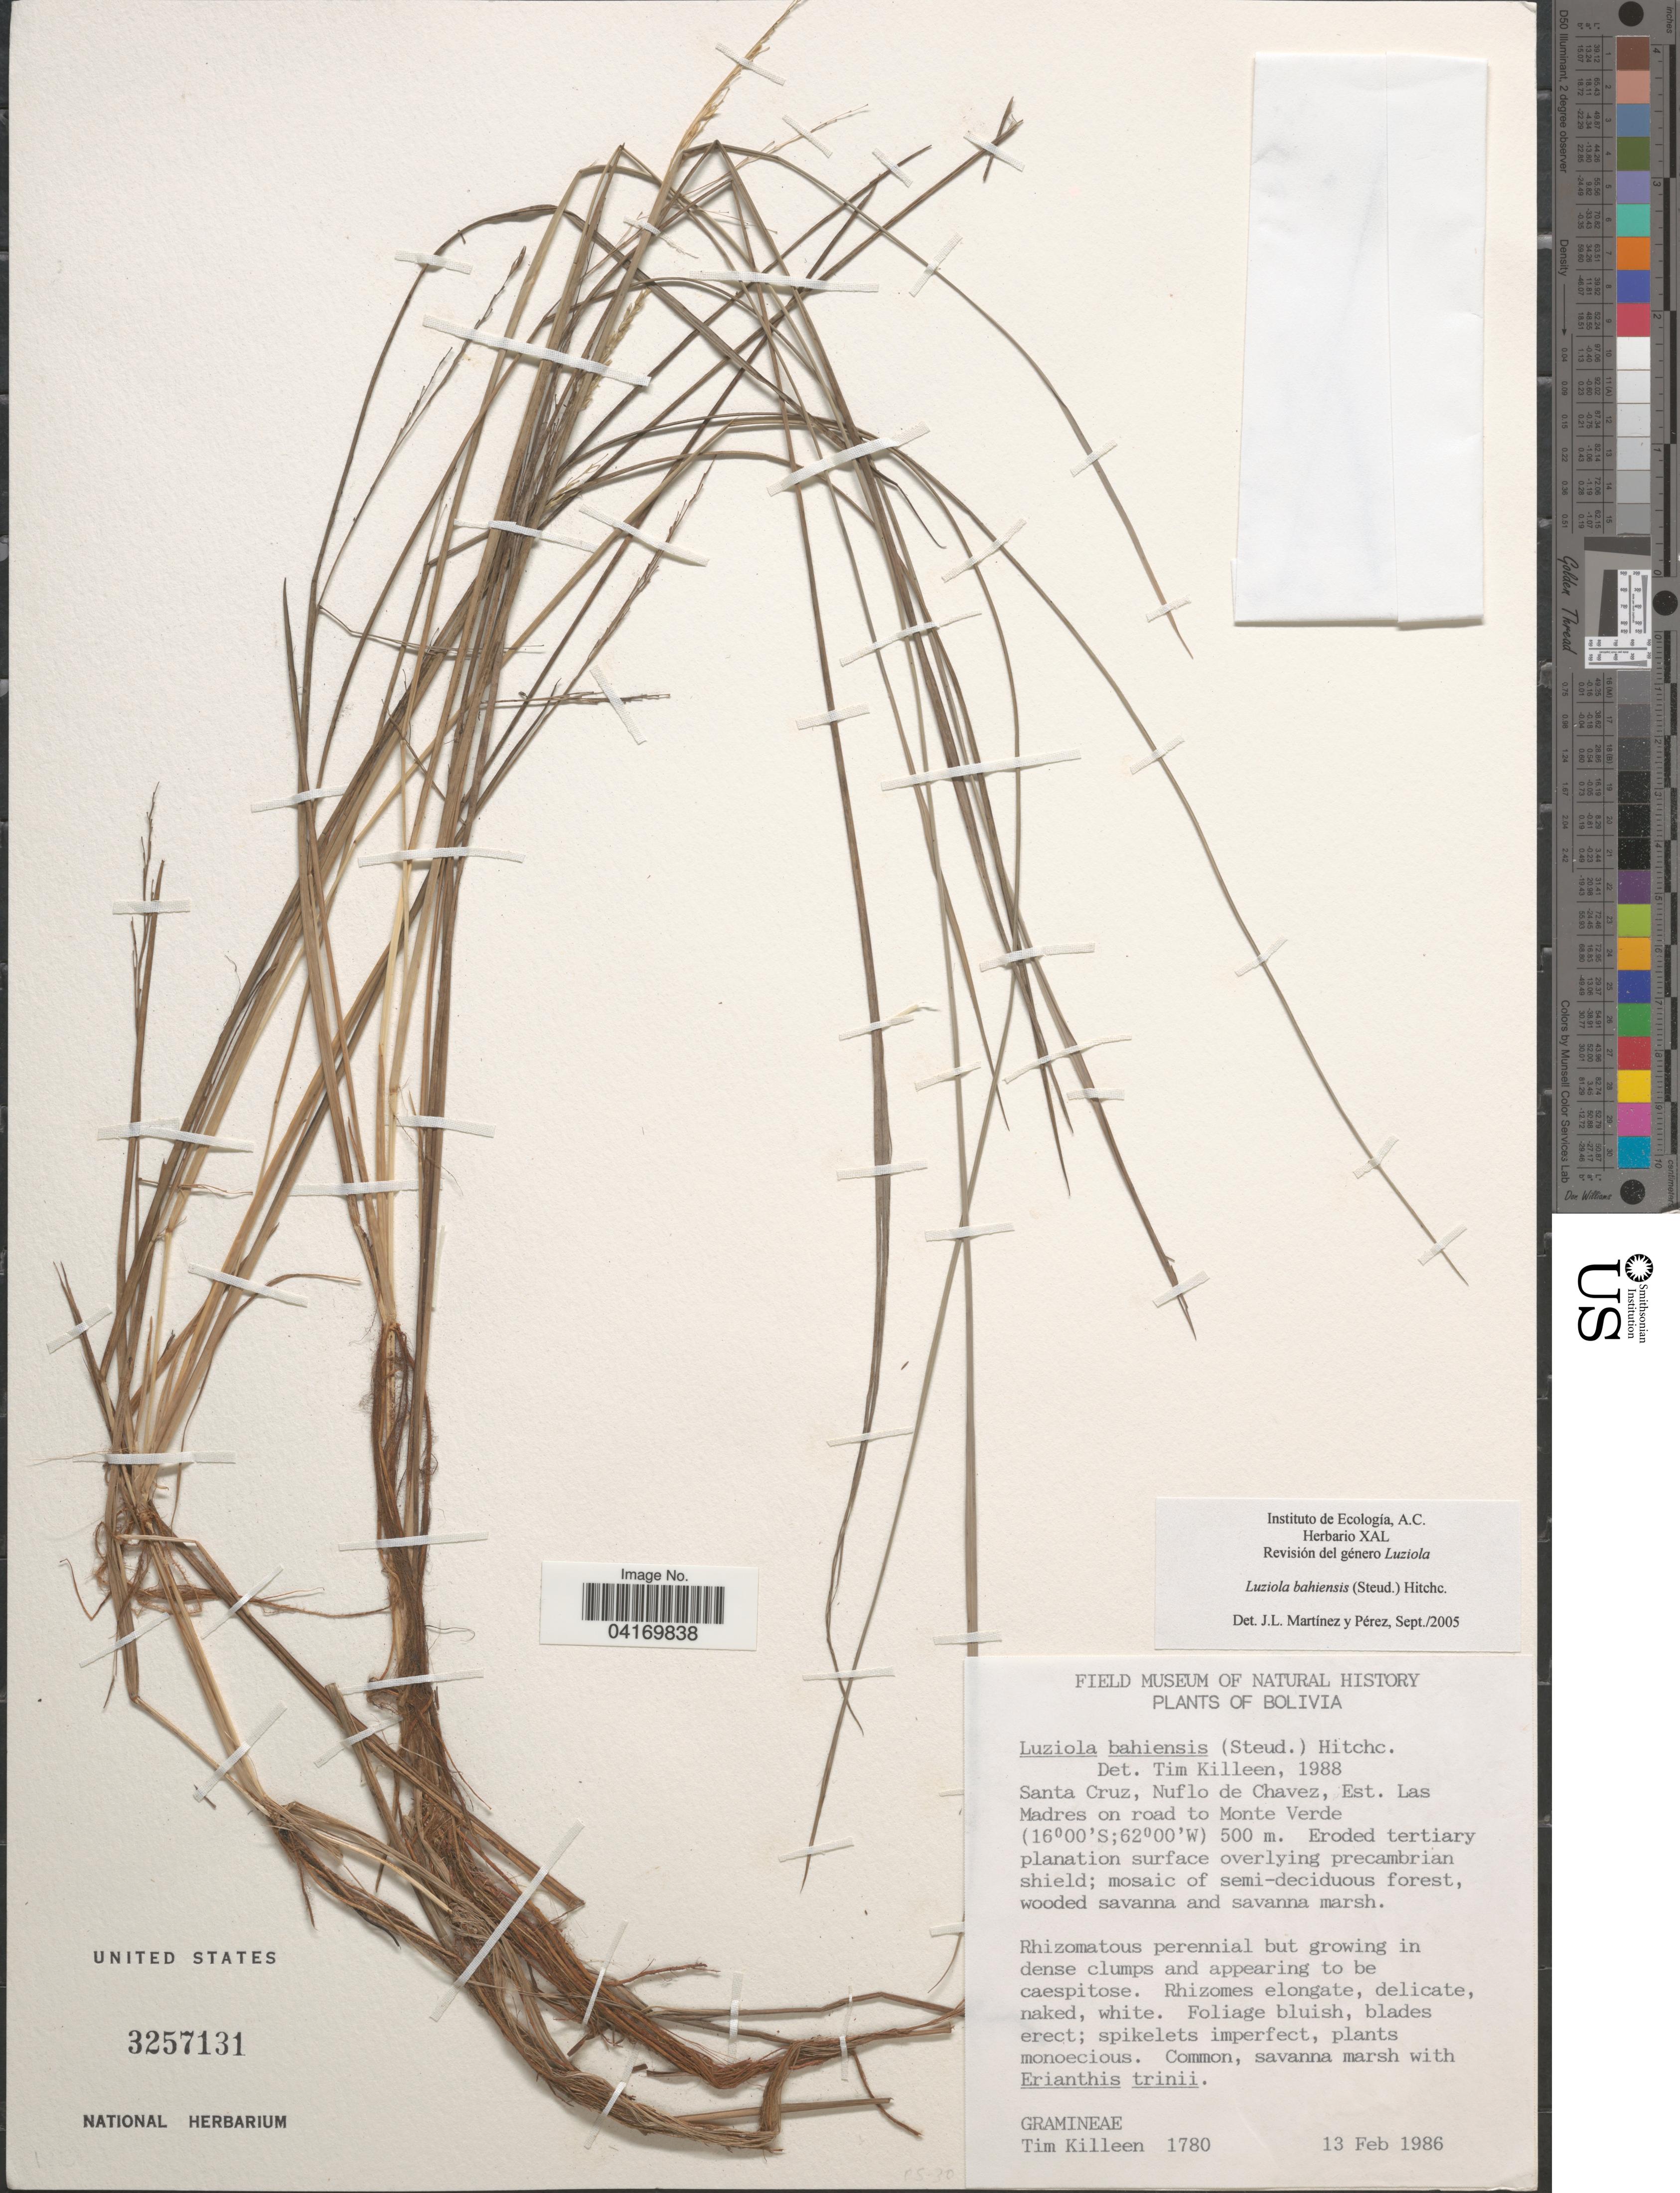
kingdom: Plantae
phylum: Tracheophyta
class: Liliopsida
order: Poales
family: Poaceae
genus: Luziola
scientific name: Luziola bahiensis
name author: (Steud.) Hitchc.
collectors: T. J. Killeen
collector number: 1780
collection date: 1986-02-13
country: Bolivia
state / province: Santa Cruz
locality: Nuflo de Chavez, Est. Las Madres on road to Monte Verde.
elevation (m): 500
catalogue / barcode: US 3257131